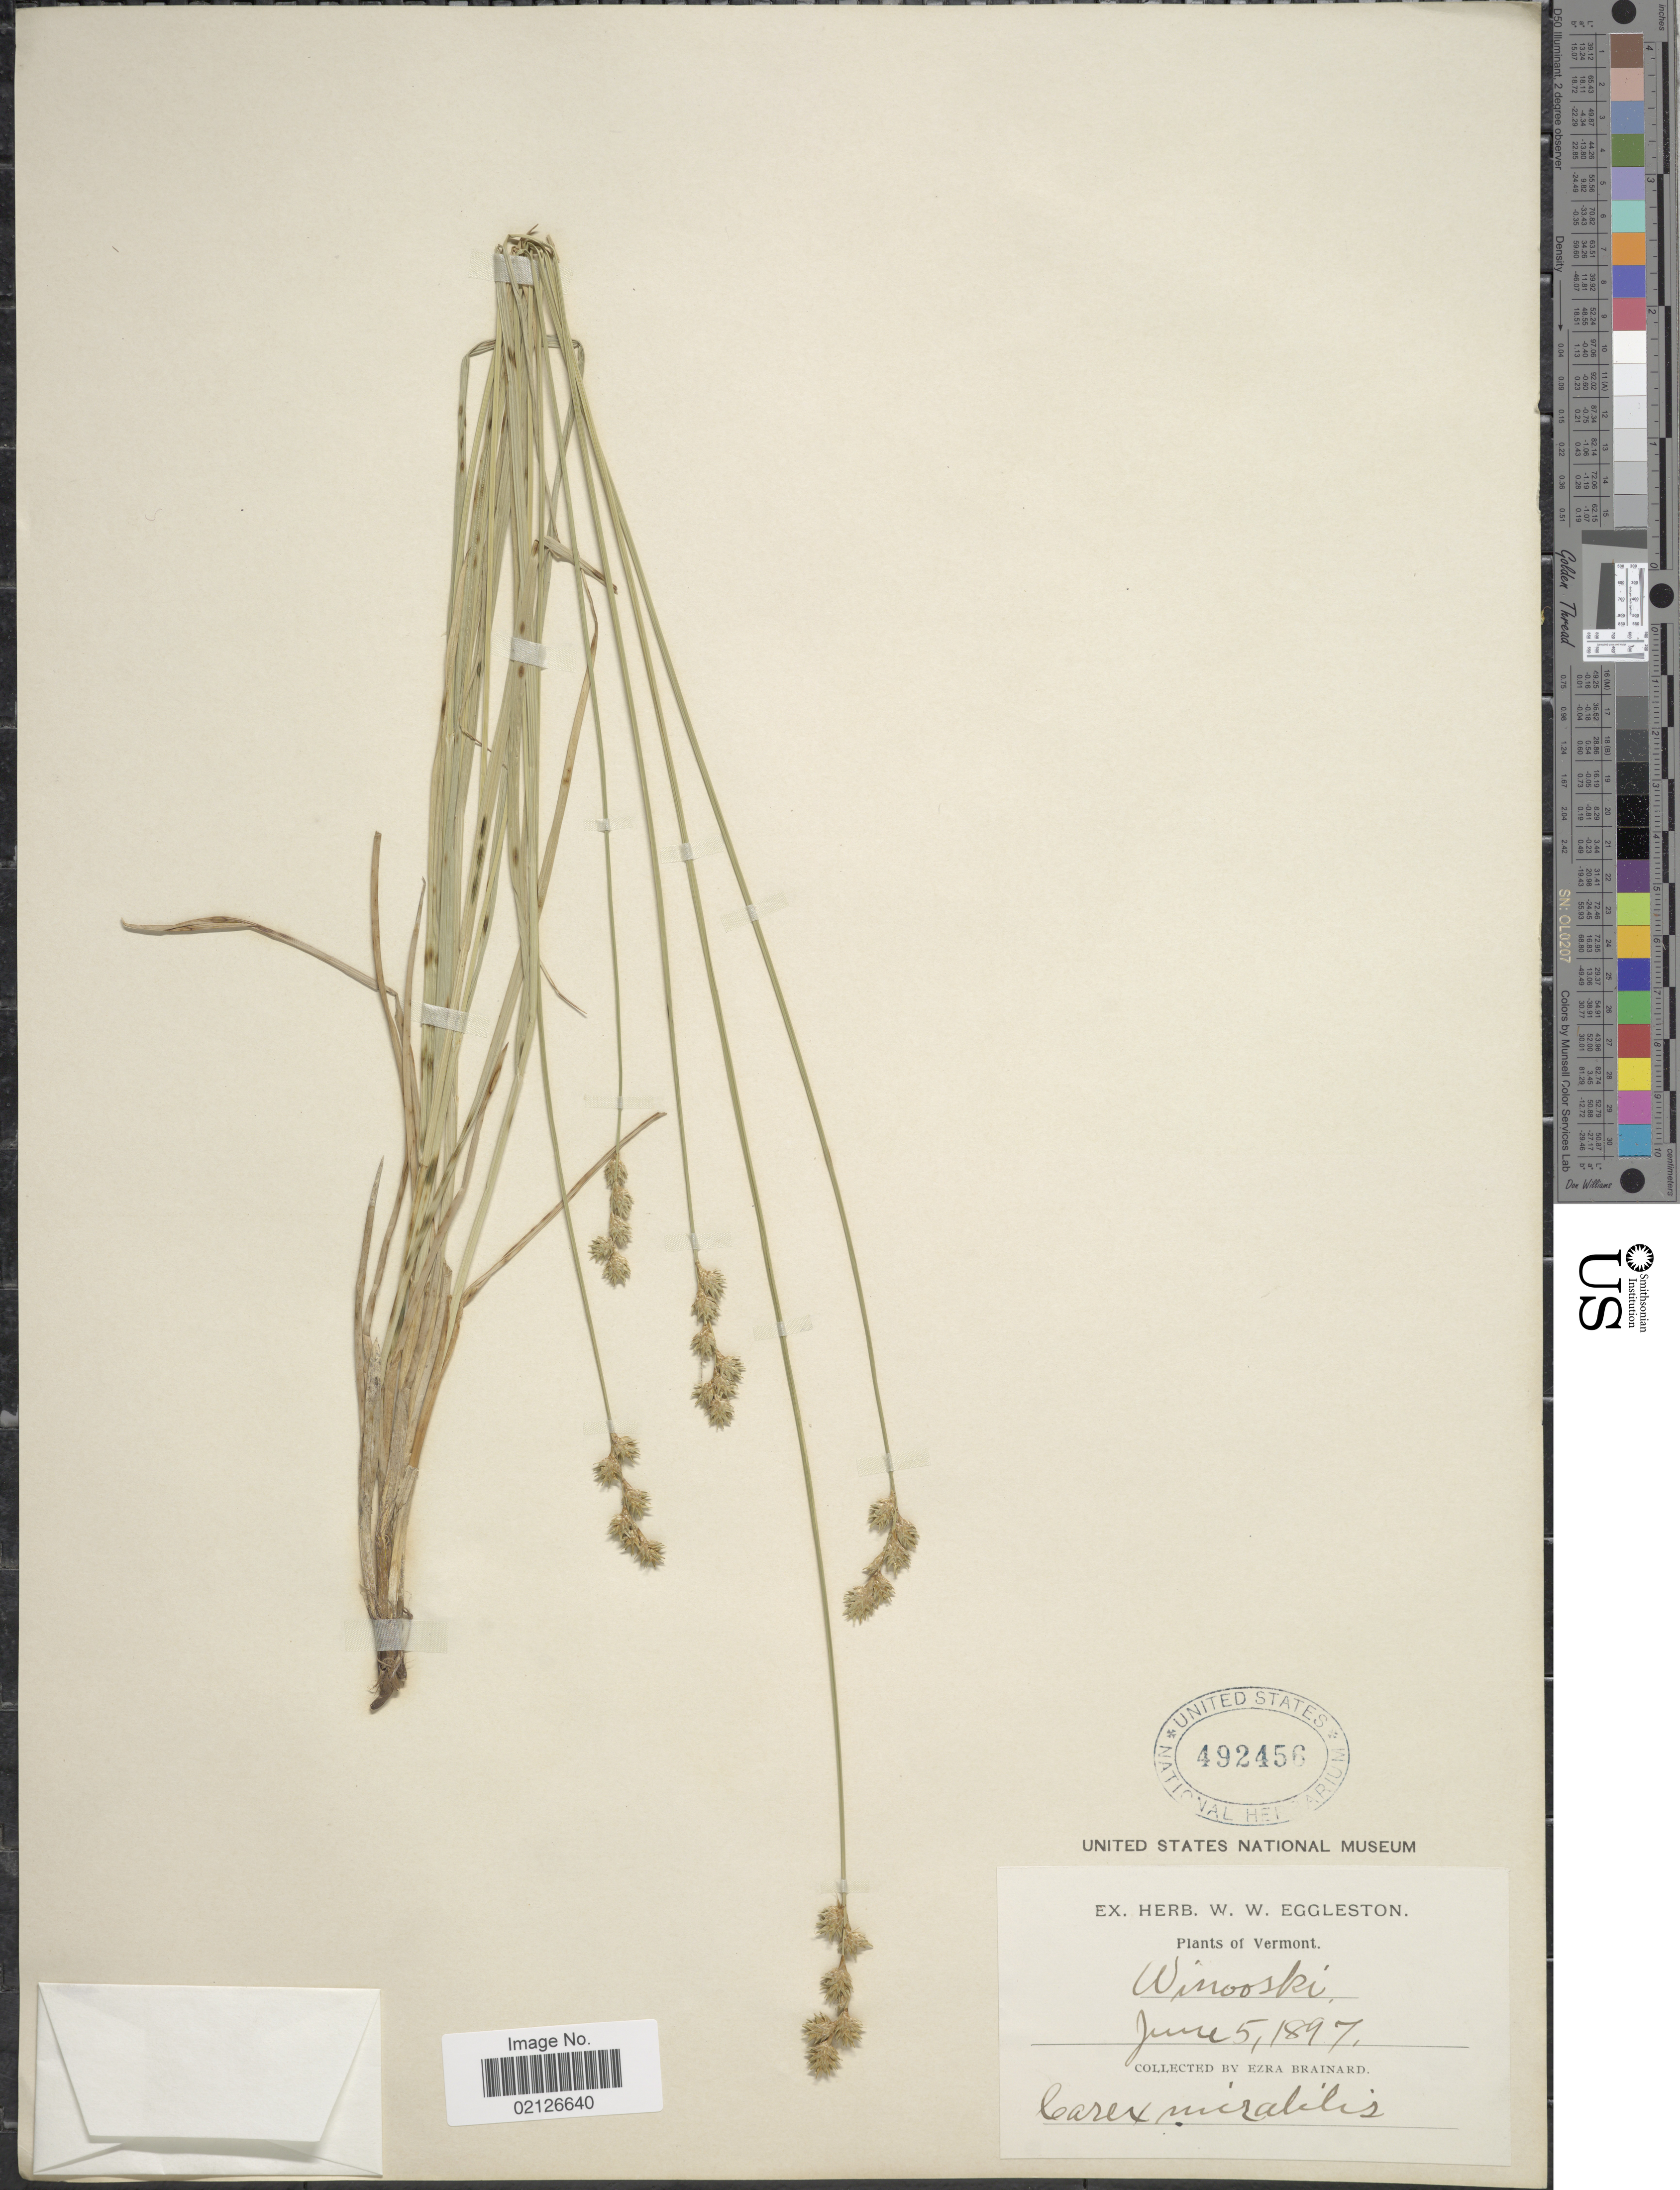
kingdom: Plantae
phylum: Tracheophyta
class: Liliopsida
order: Poales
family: Cyperaceae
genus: Carex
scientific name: Carex normalis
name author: Mack.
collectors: E. Brainard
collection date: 1897-06-05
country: United States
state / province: Vermont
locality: Winooski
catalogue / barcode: US 492456